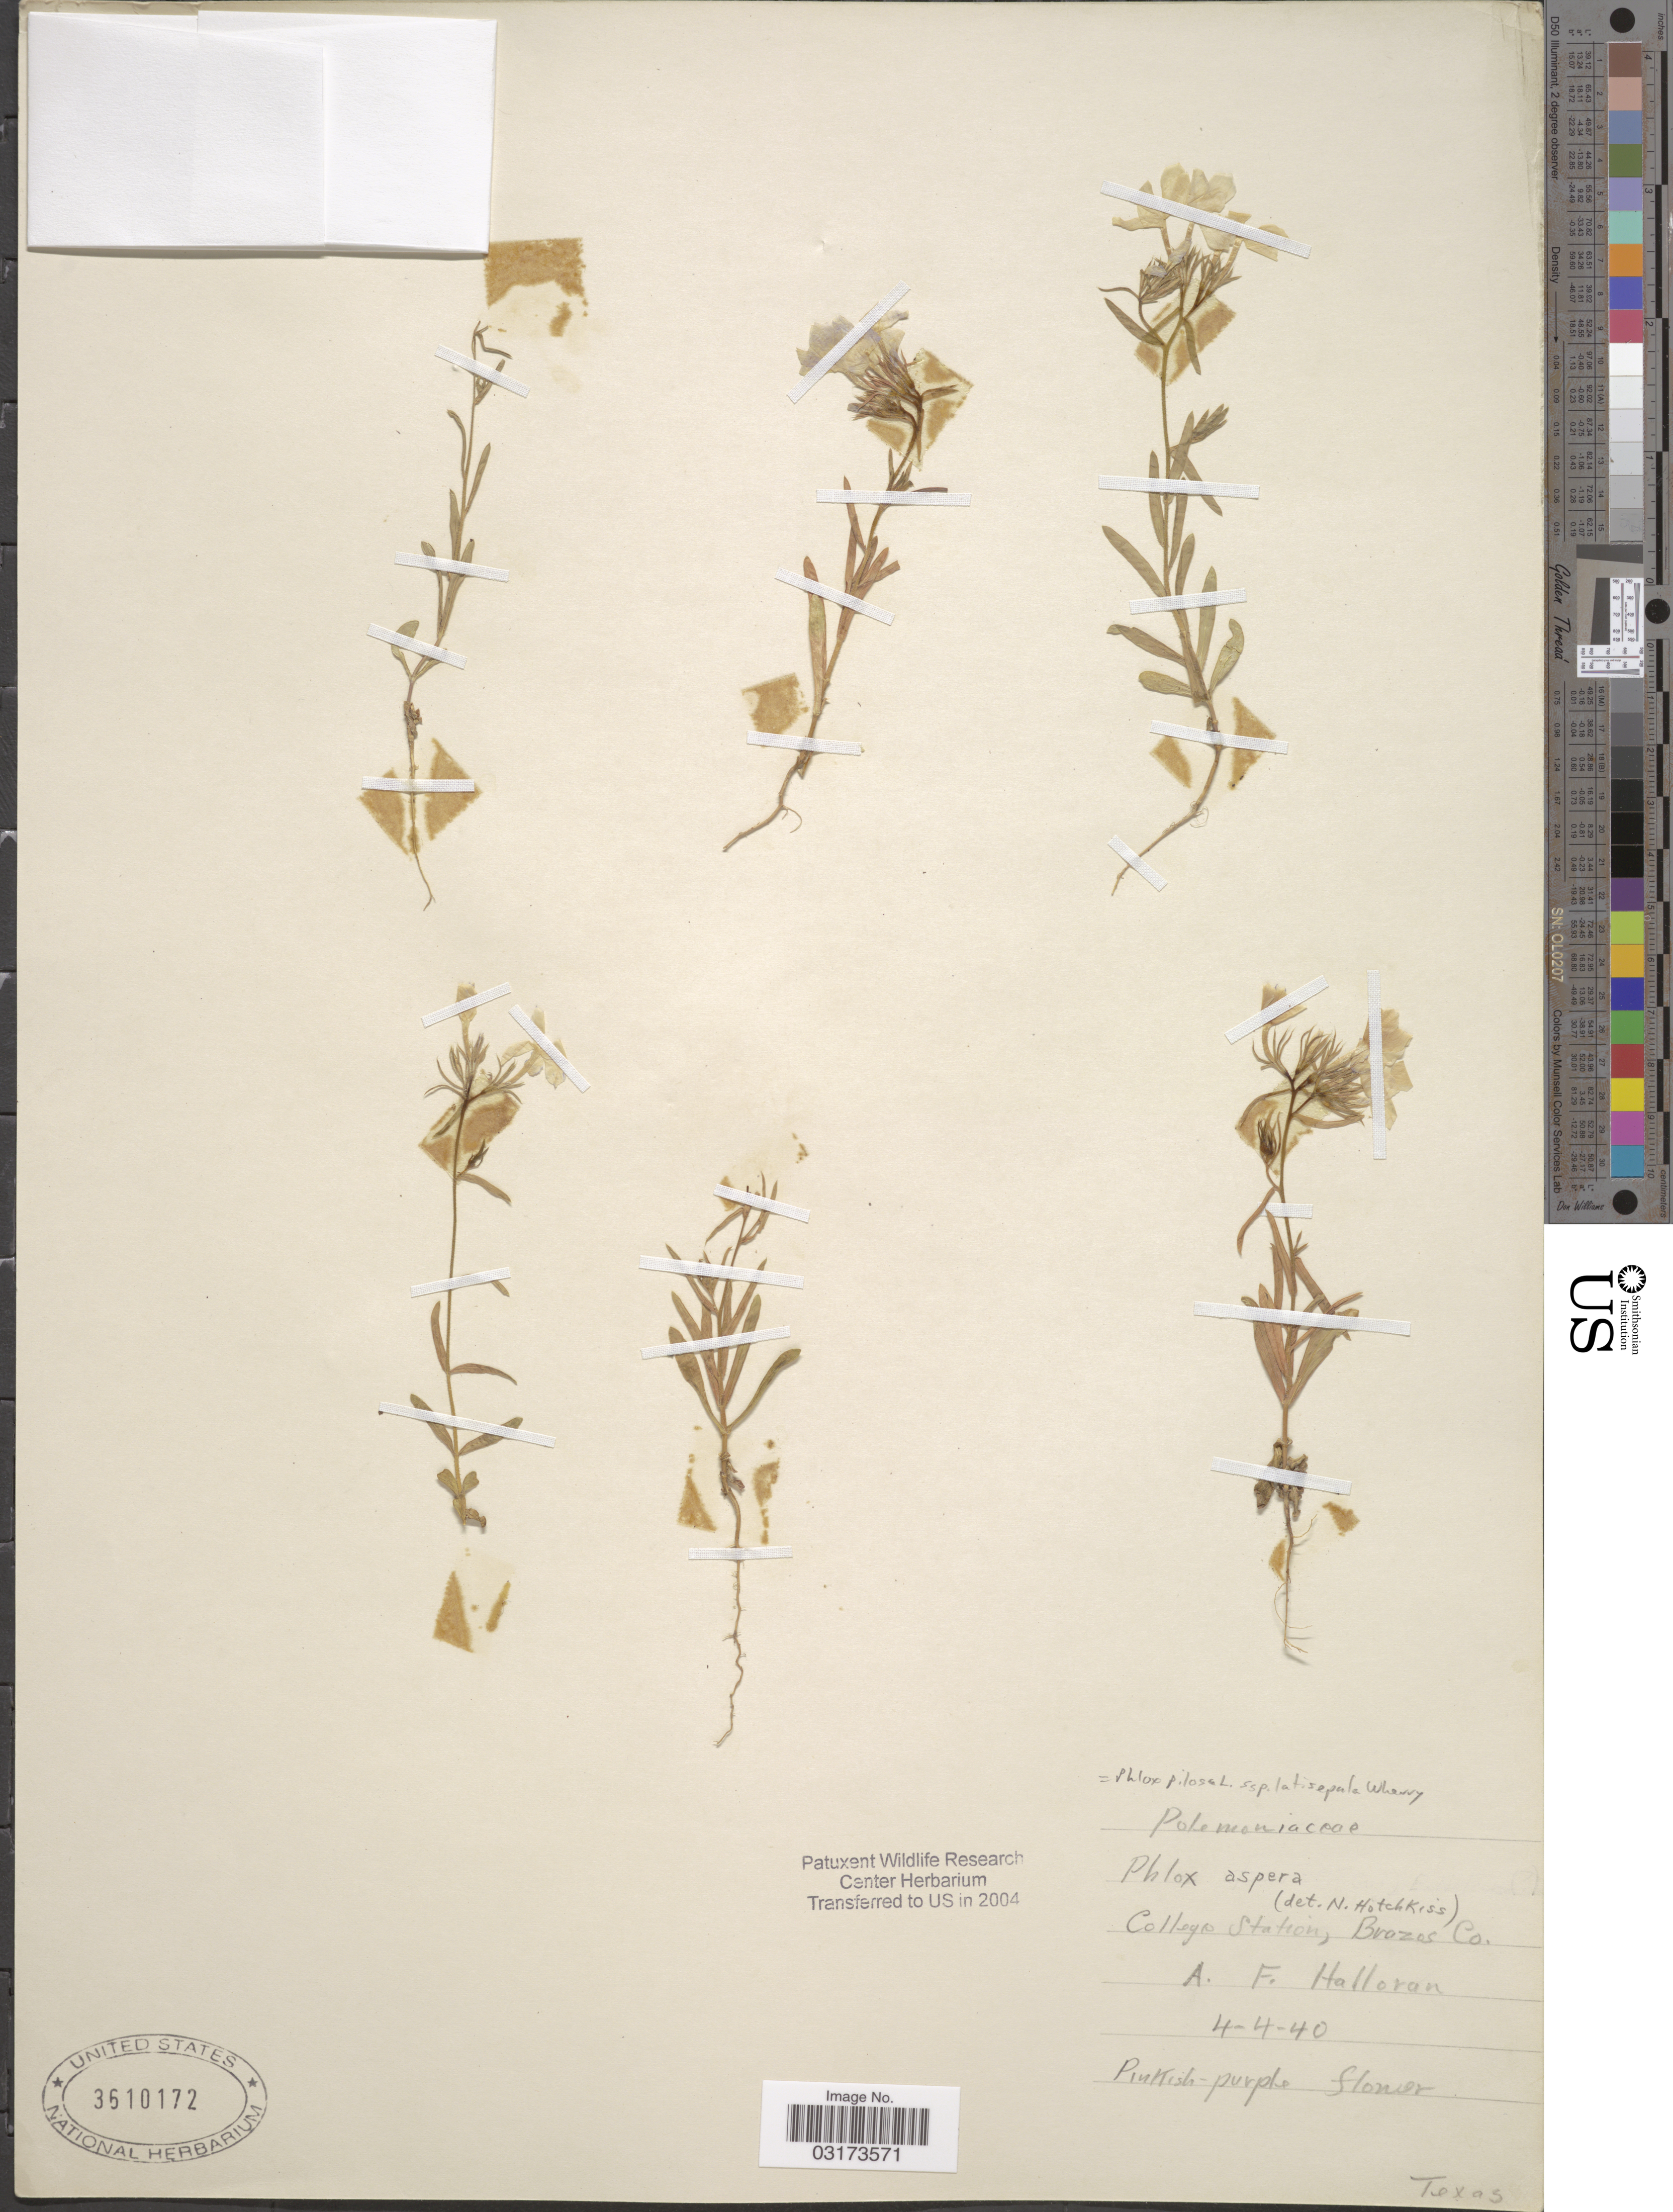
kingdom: Plantae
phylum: Tracheophyta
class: Magnoliopsida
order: Ericales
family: Polemoniaceae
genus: Phlox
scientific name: Phlox variabilis subsp. latisepala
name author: (Wherry) Locklear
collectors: A. Halloran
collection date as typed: Transcribed d/m/y: 4/4/40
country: United States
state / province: Texas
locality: College Station, Brazos Co.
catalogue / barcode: US 3610172